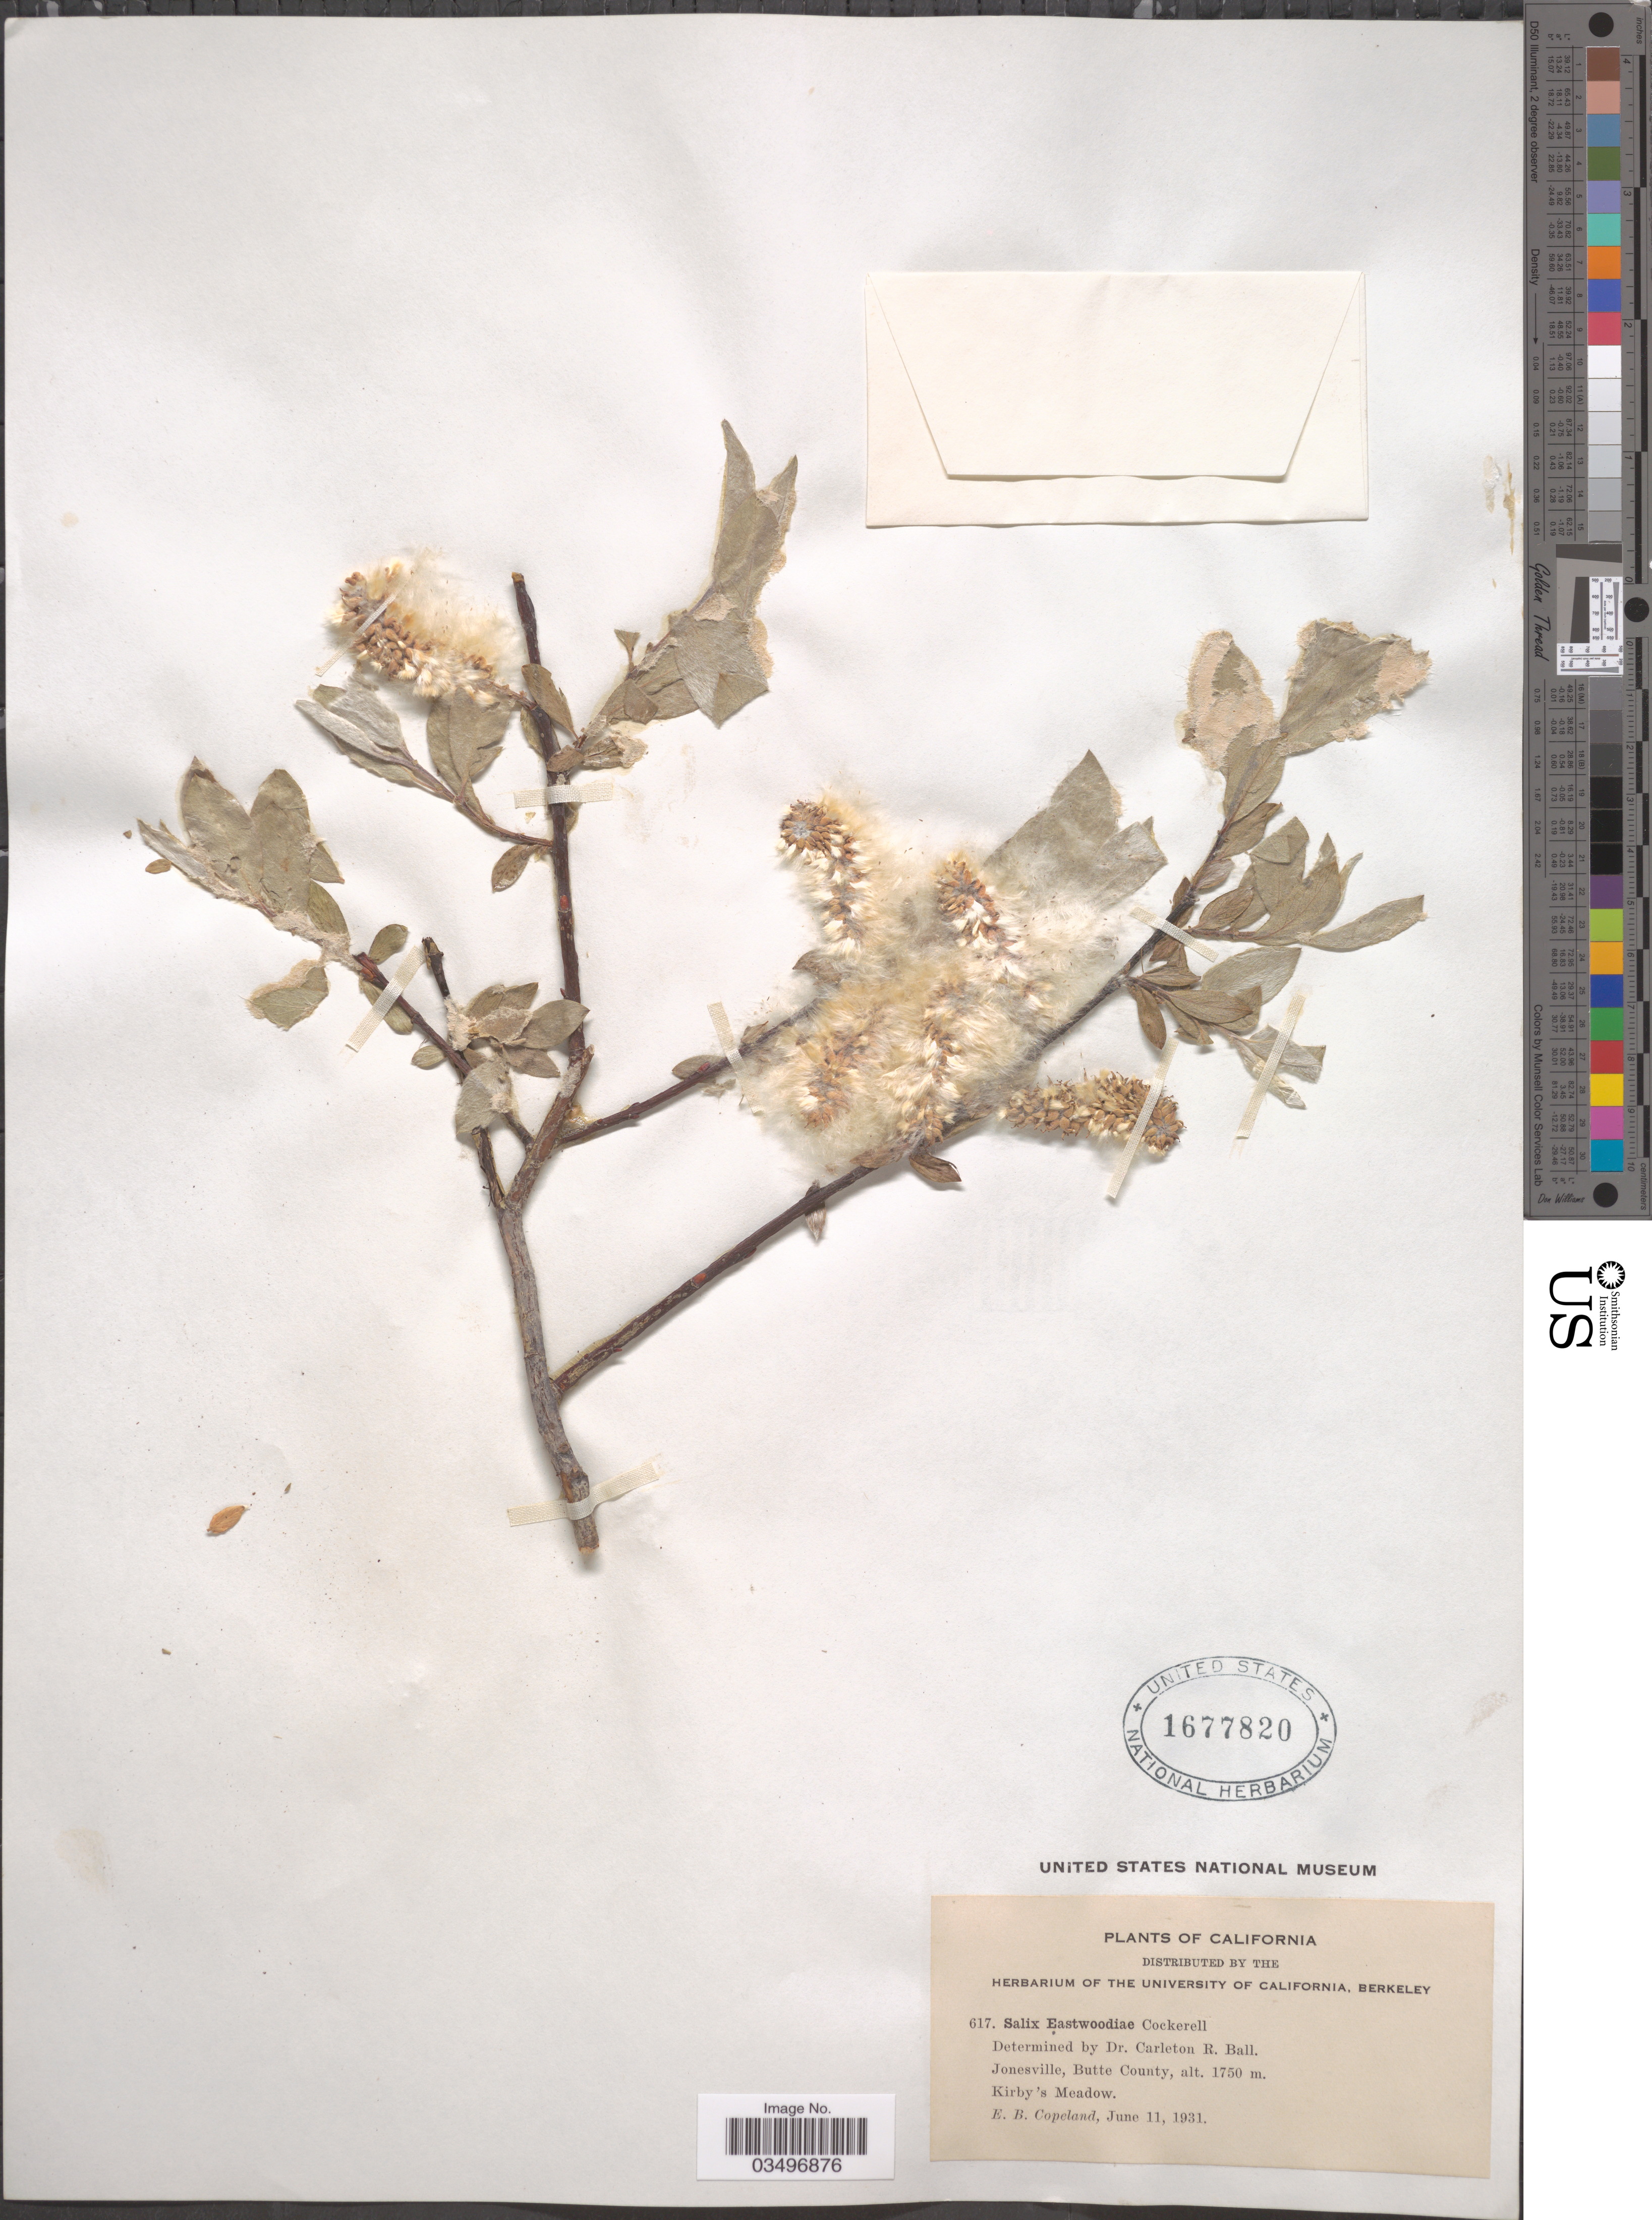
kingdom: Plantae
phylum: Tracheophyta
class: Magnoliopsida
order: Malpighiales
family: Salicaceae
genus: Salix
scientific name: Salix eastwoodiae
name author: Cockerell ex A. Heller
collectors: E. B. Copeland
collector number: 617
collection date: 1931-06-11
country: United States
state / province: California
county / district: Butte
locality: Jonesville, Butte County. Kirby's Meadow.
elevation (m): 1750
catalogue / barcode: US 1677820